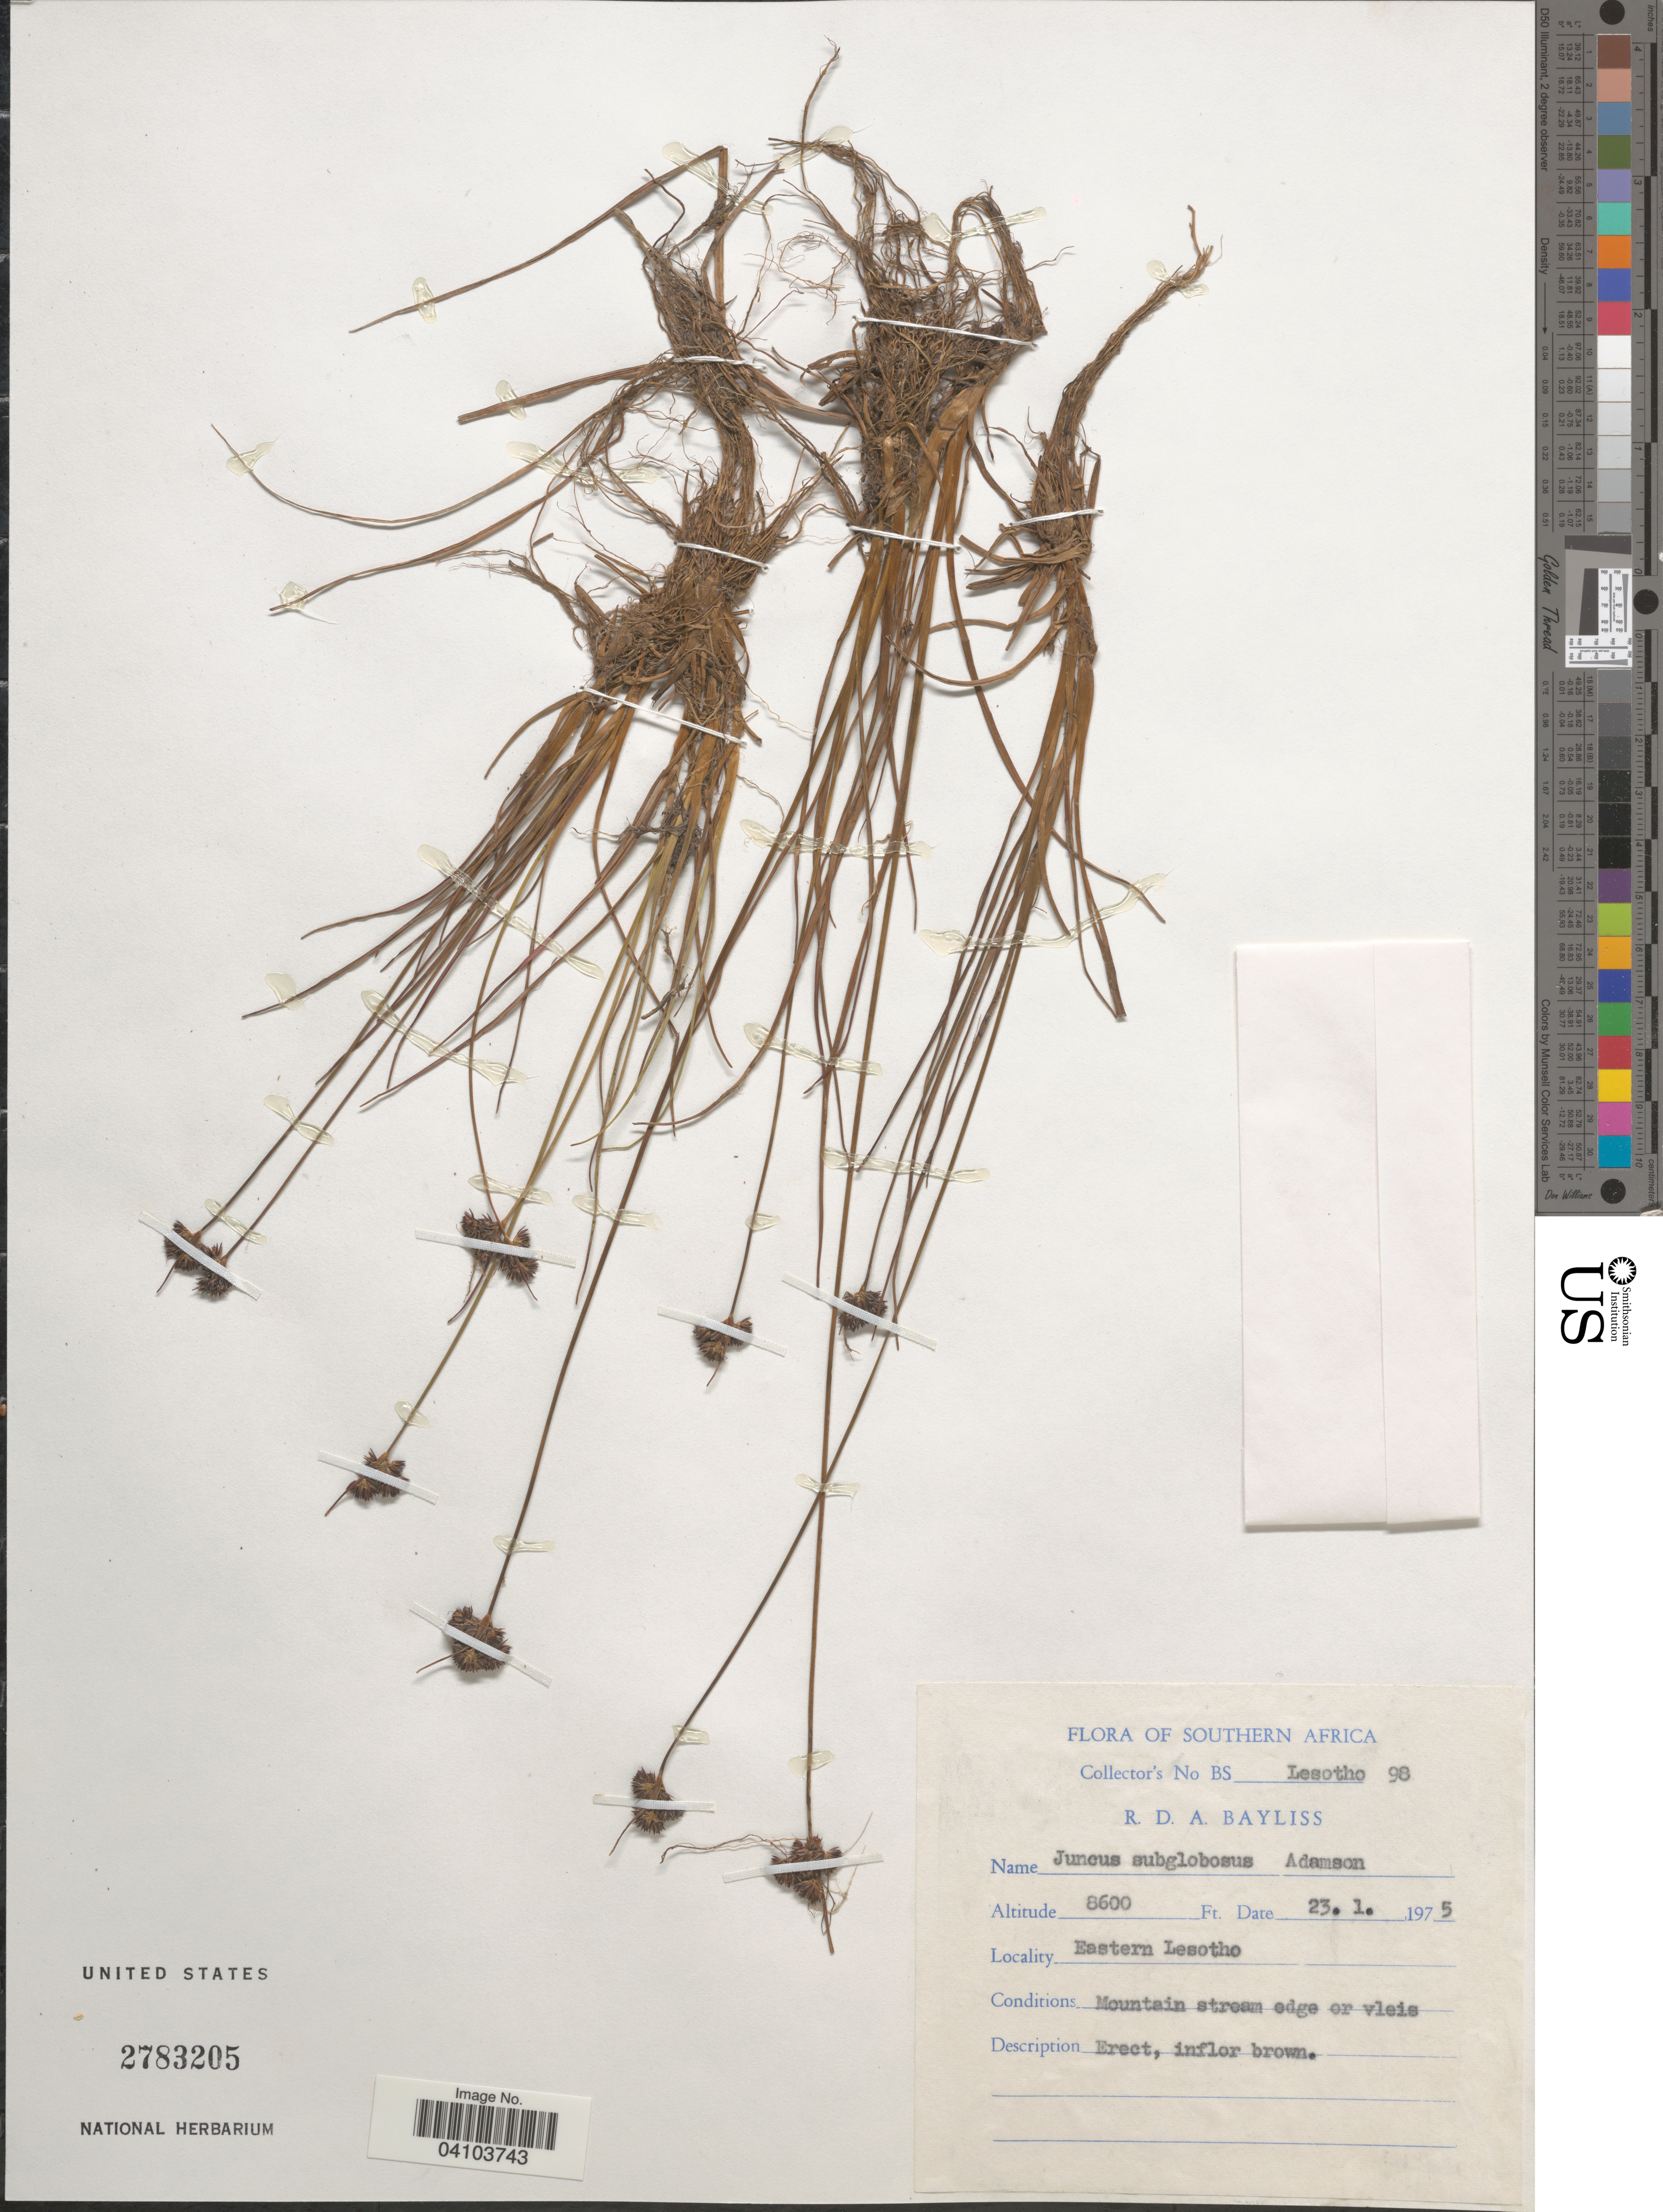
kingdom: Plantae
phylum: Tracheophyta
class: Liliopsida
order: Poales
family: Juncaceae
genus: Juncus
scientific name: Juncus subglobosus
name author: Adamson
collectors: R. Bayliss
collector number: BS Lesotho 98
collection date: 1975-01-23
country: Lesotho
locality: Southern Africa. Eastern Lesotho. Mountain stream edge or vleis.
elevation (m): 2621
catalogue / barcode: US 2783205